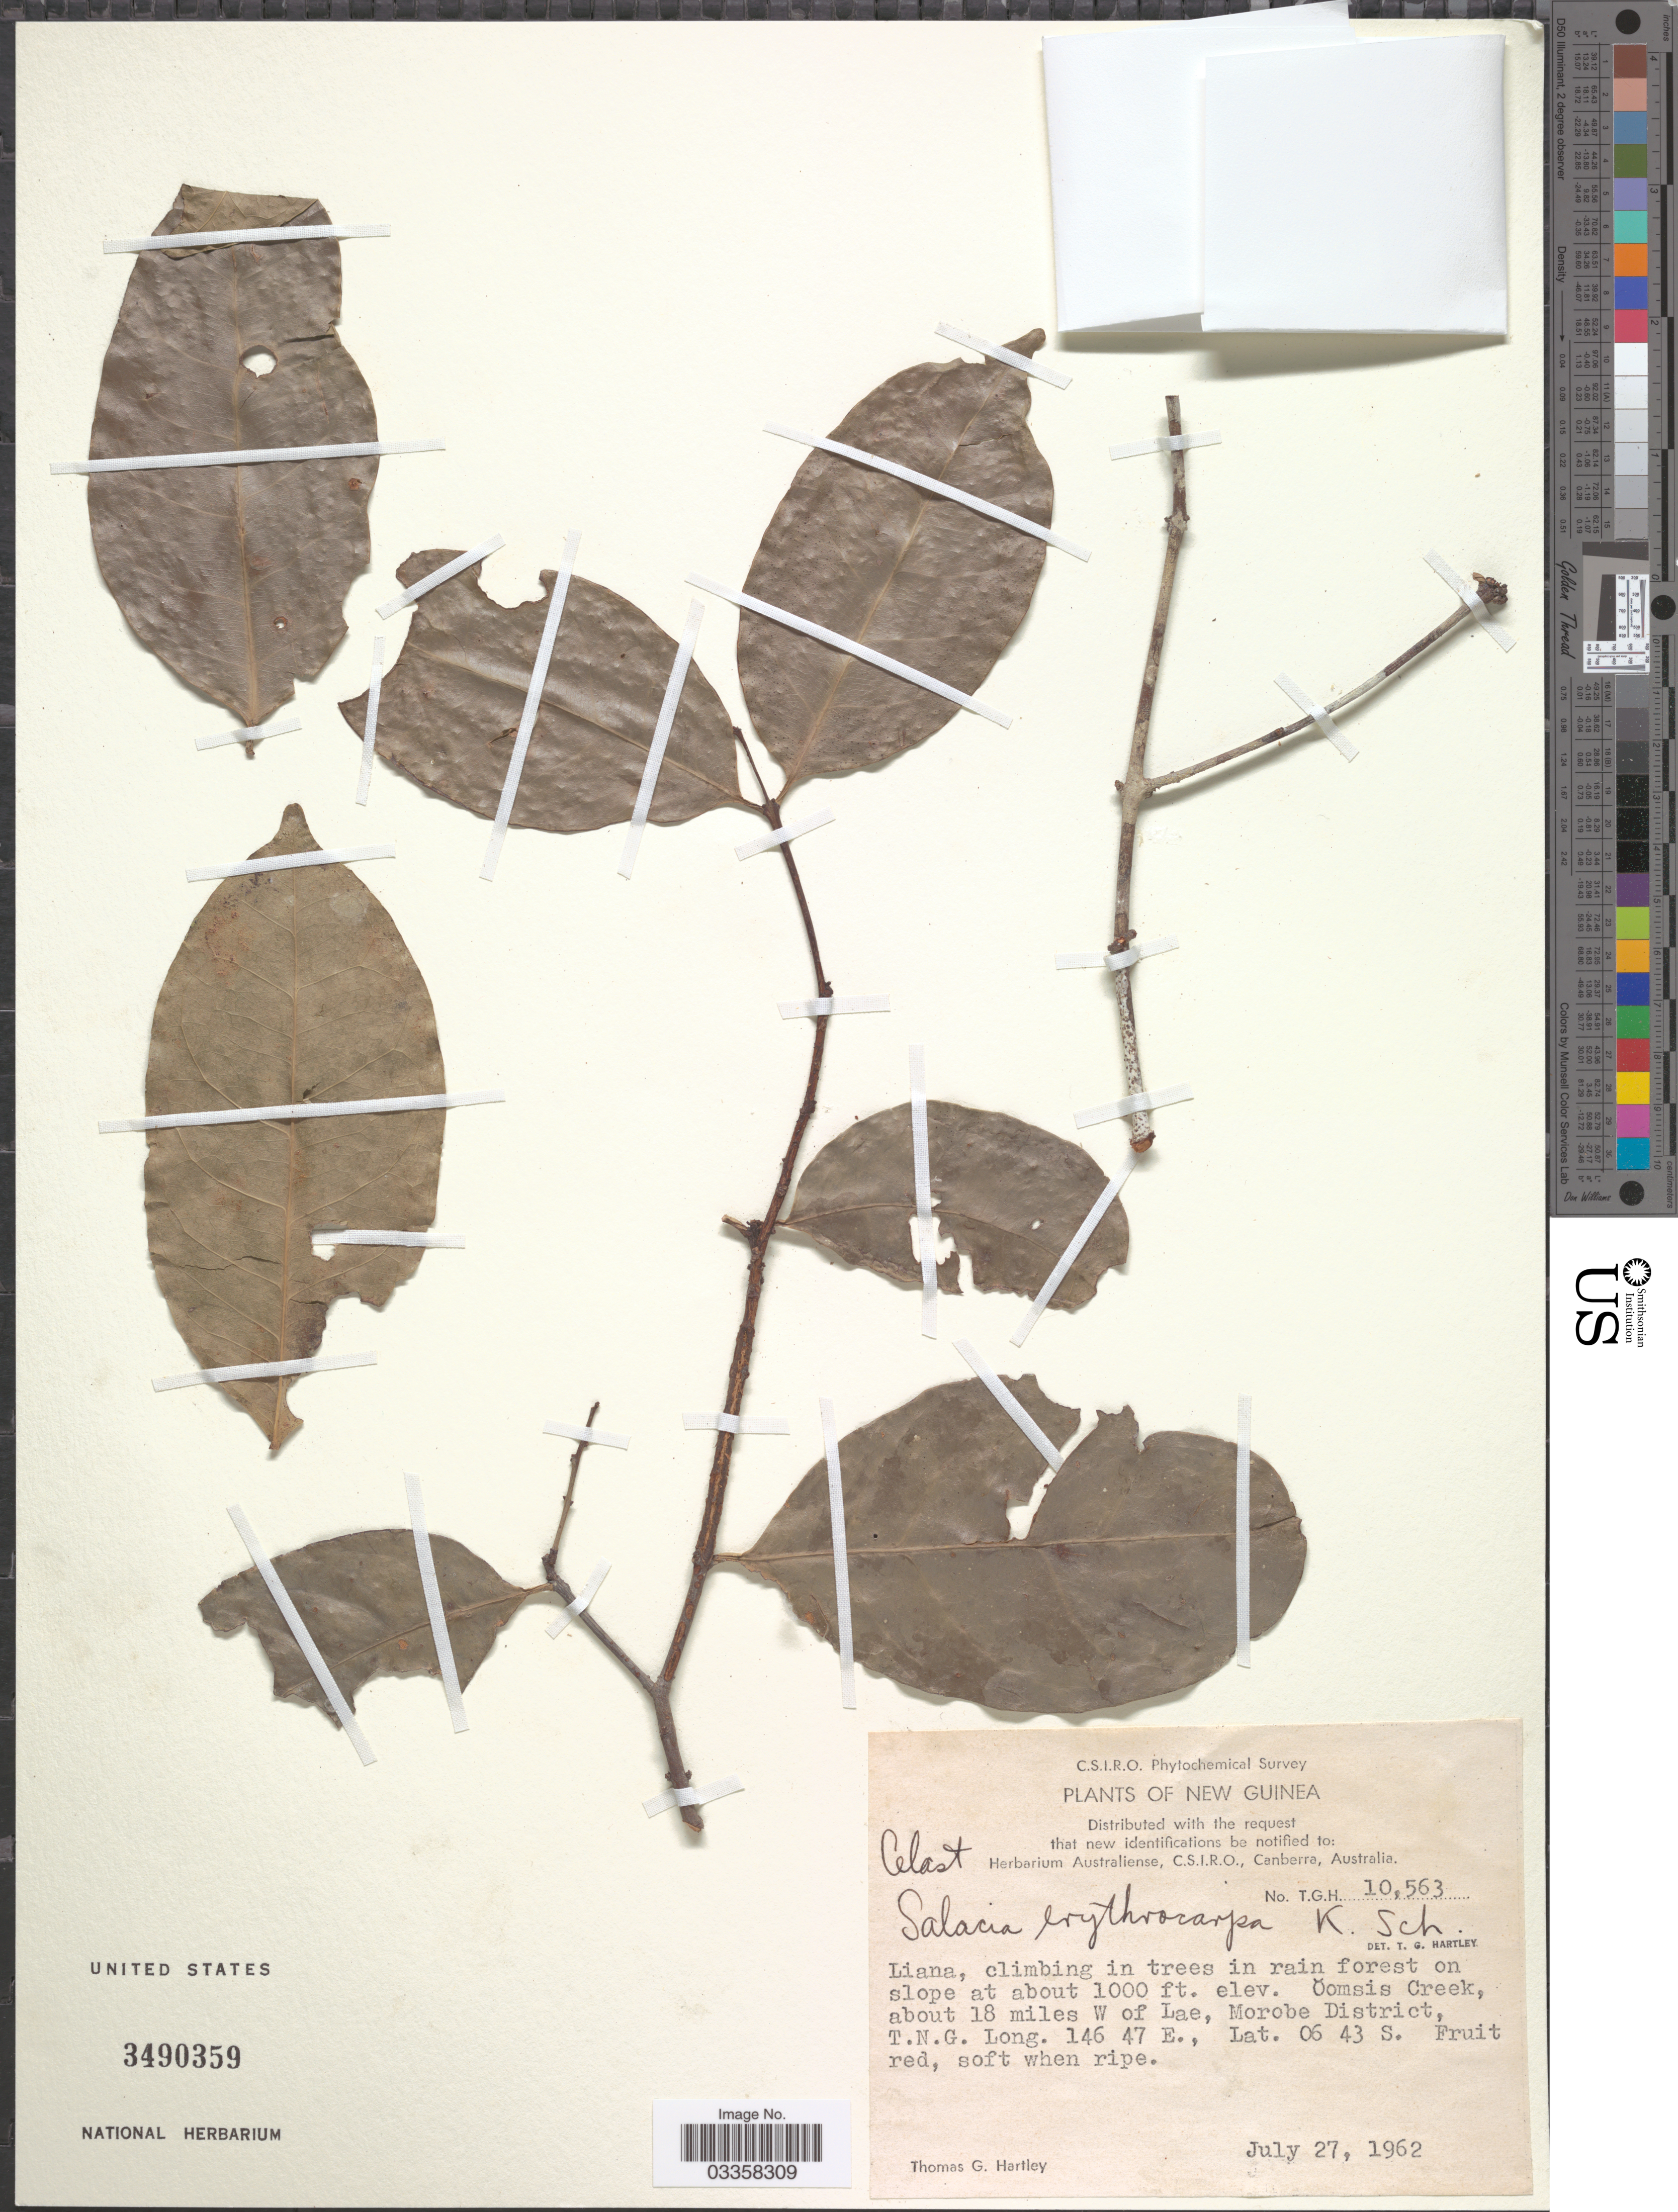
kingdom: Plantae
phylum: Tracheophyta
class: Magnoliopsida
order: Celastrales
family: Celastraceae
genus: Salacia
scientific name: Salacia erythrocarpa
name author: K. Schum.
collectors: T. G. Hartley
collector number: T.G.H. 10563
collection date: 1962-07-27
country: Papua New Guinea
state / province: Morobe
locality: New Guinea. Oomsis Creek, about 18 miles W of Lae, Morobe District, T. N. G.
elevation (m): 305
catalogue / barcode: US 3490359